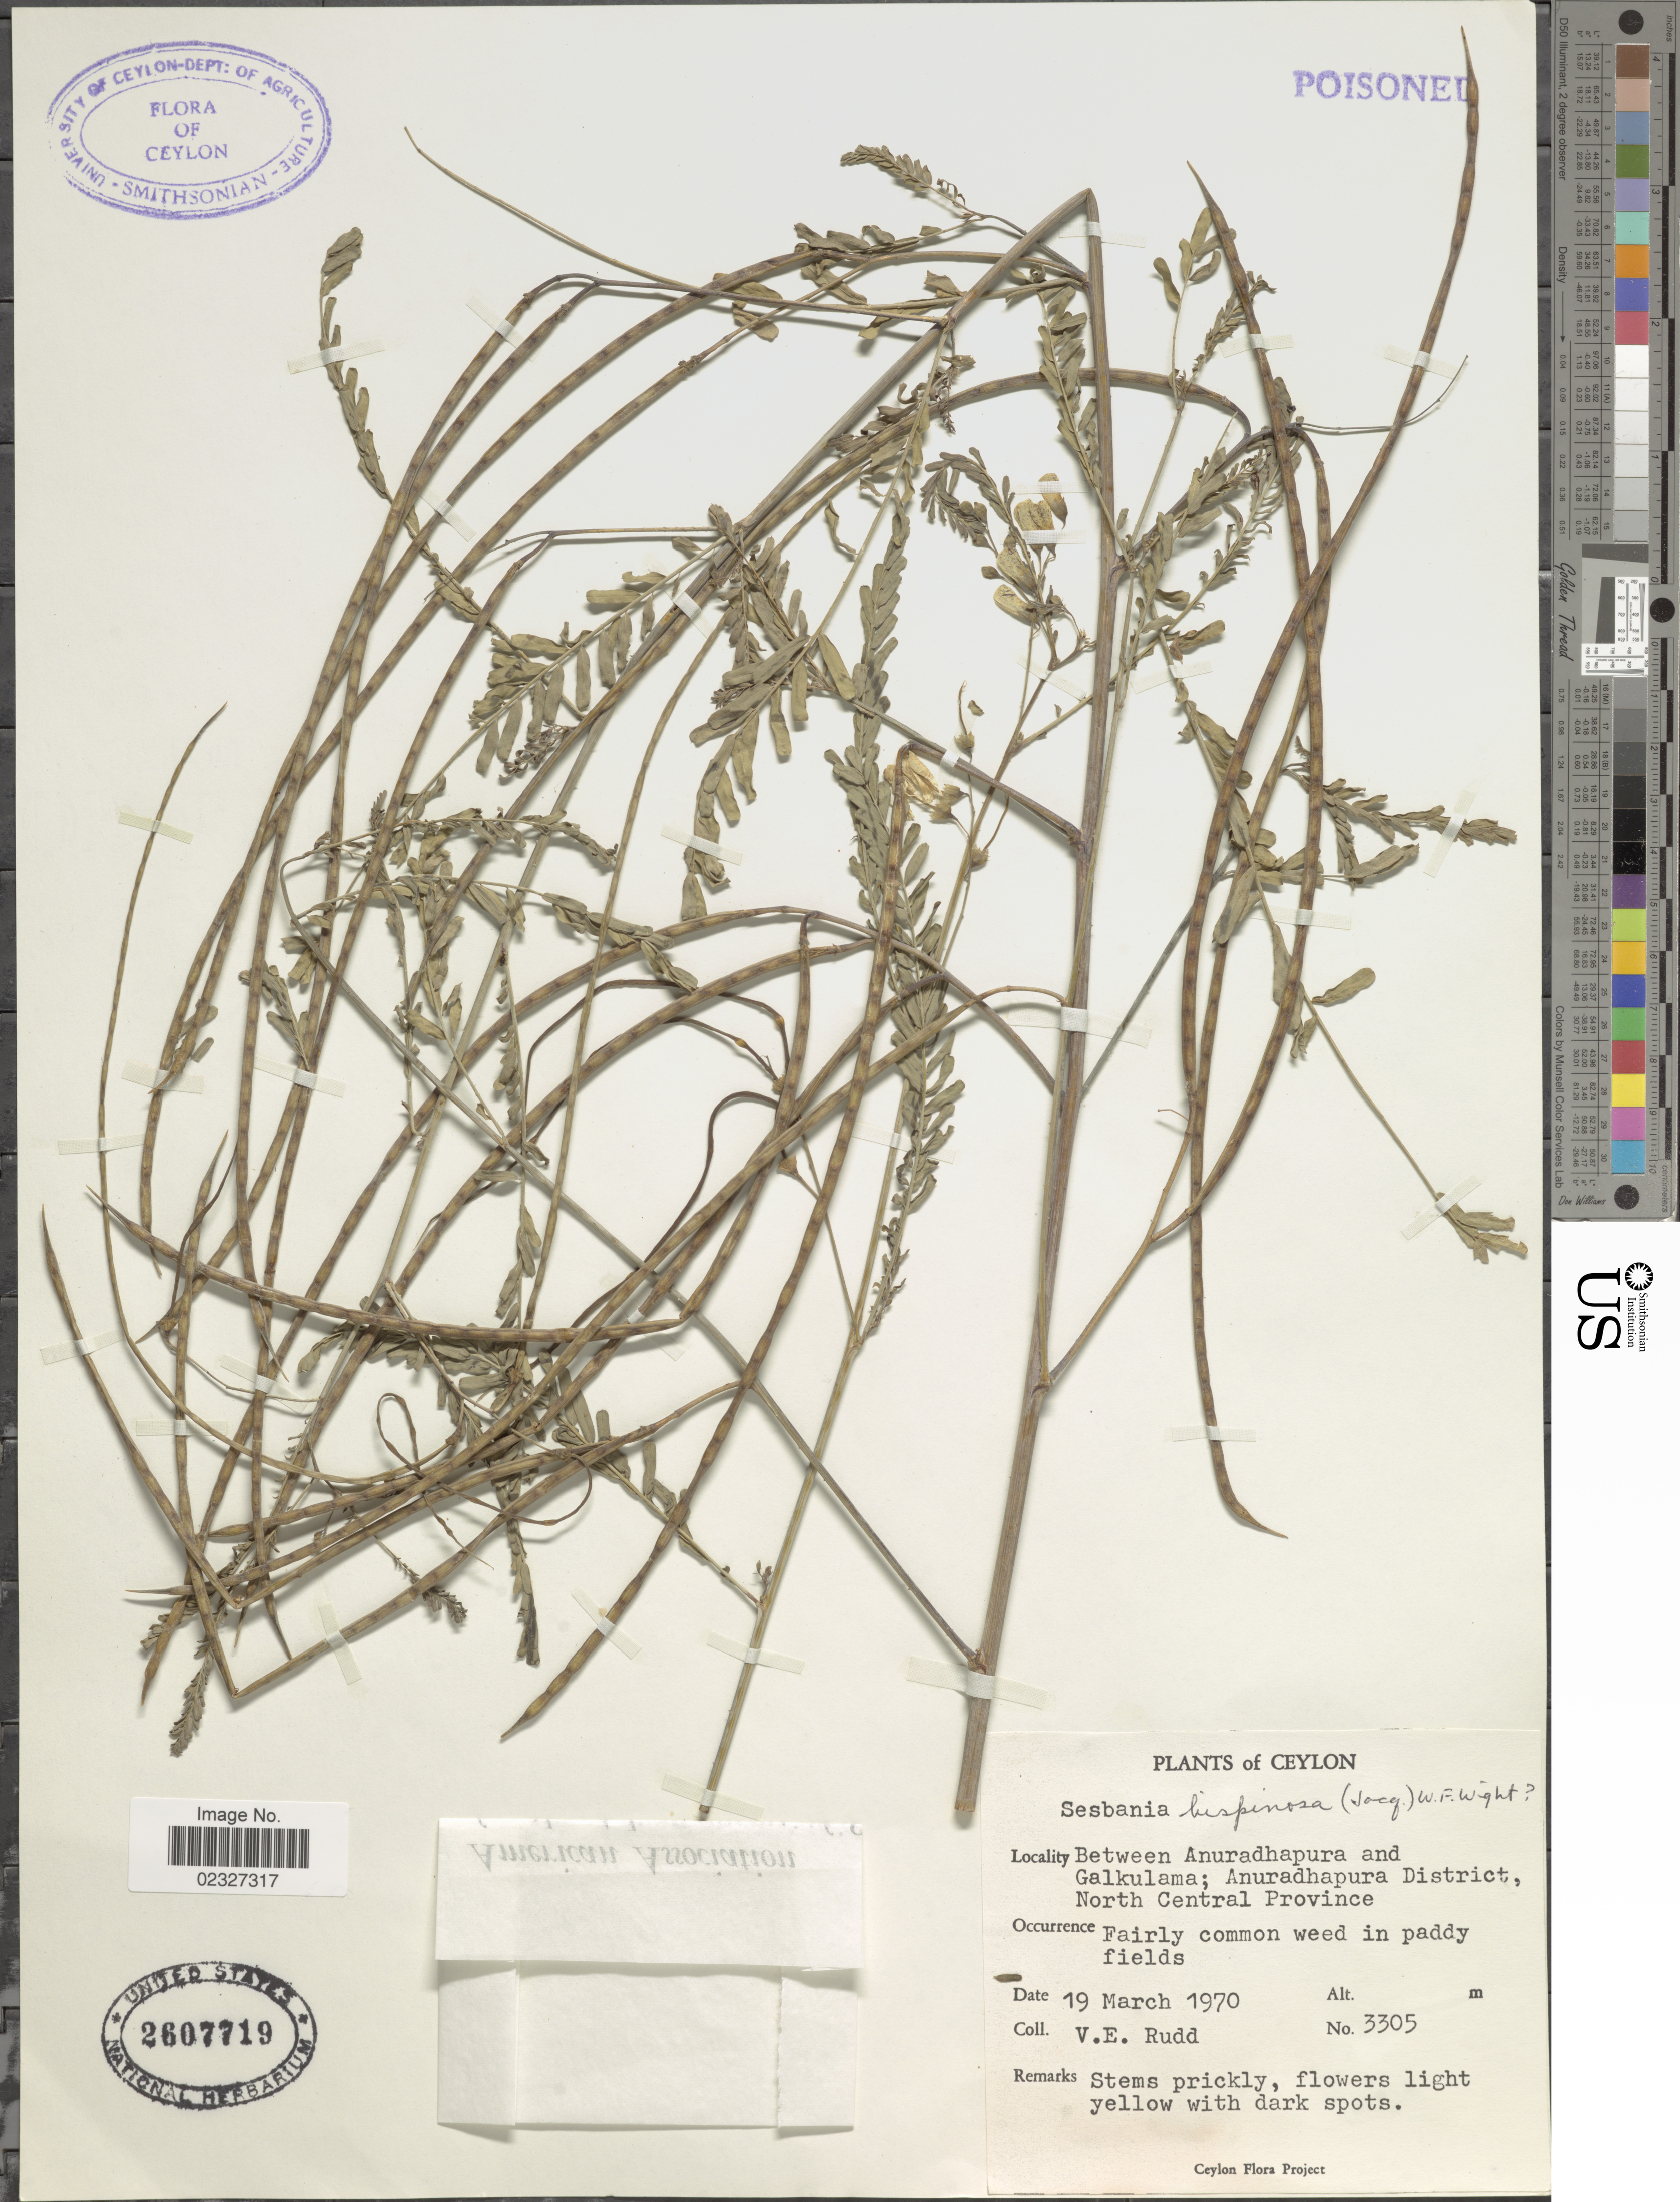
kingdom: Plantae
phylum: Tracheophyta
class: Magnoliopsida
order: Fabales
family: Fabaceae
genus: Sesbania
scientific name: Sesbania bispinosa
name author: (Jacq.) Steud.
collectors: V. E. Rudd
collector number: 3305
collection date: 1970-03-19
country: Sri Lanka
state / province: North Central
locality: Ceylon, between Anuradhapura and Galkulama, Anuradhapura District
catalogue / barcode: US 2607719